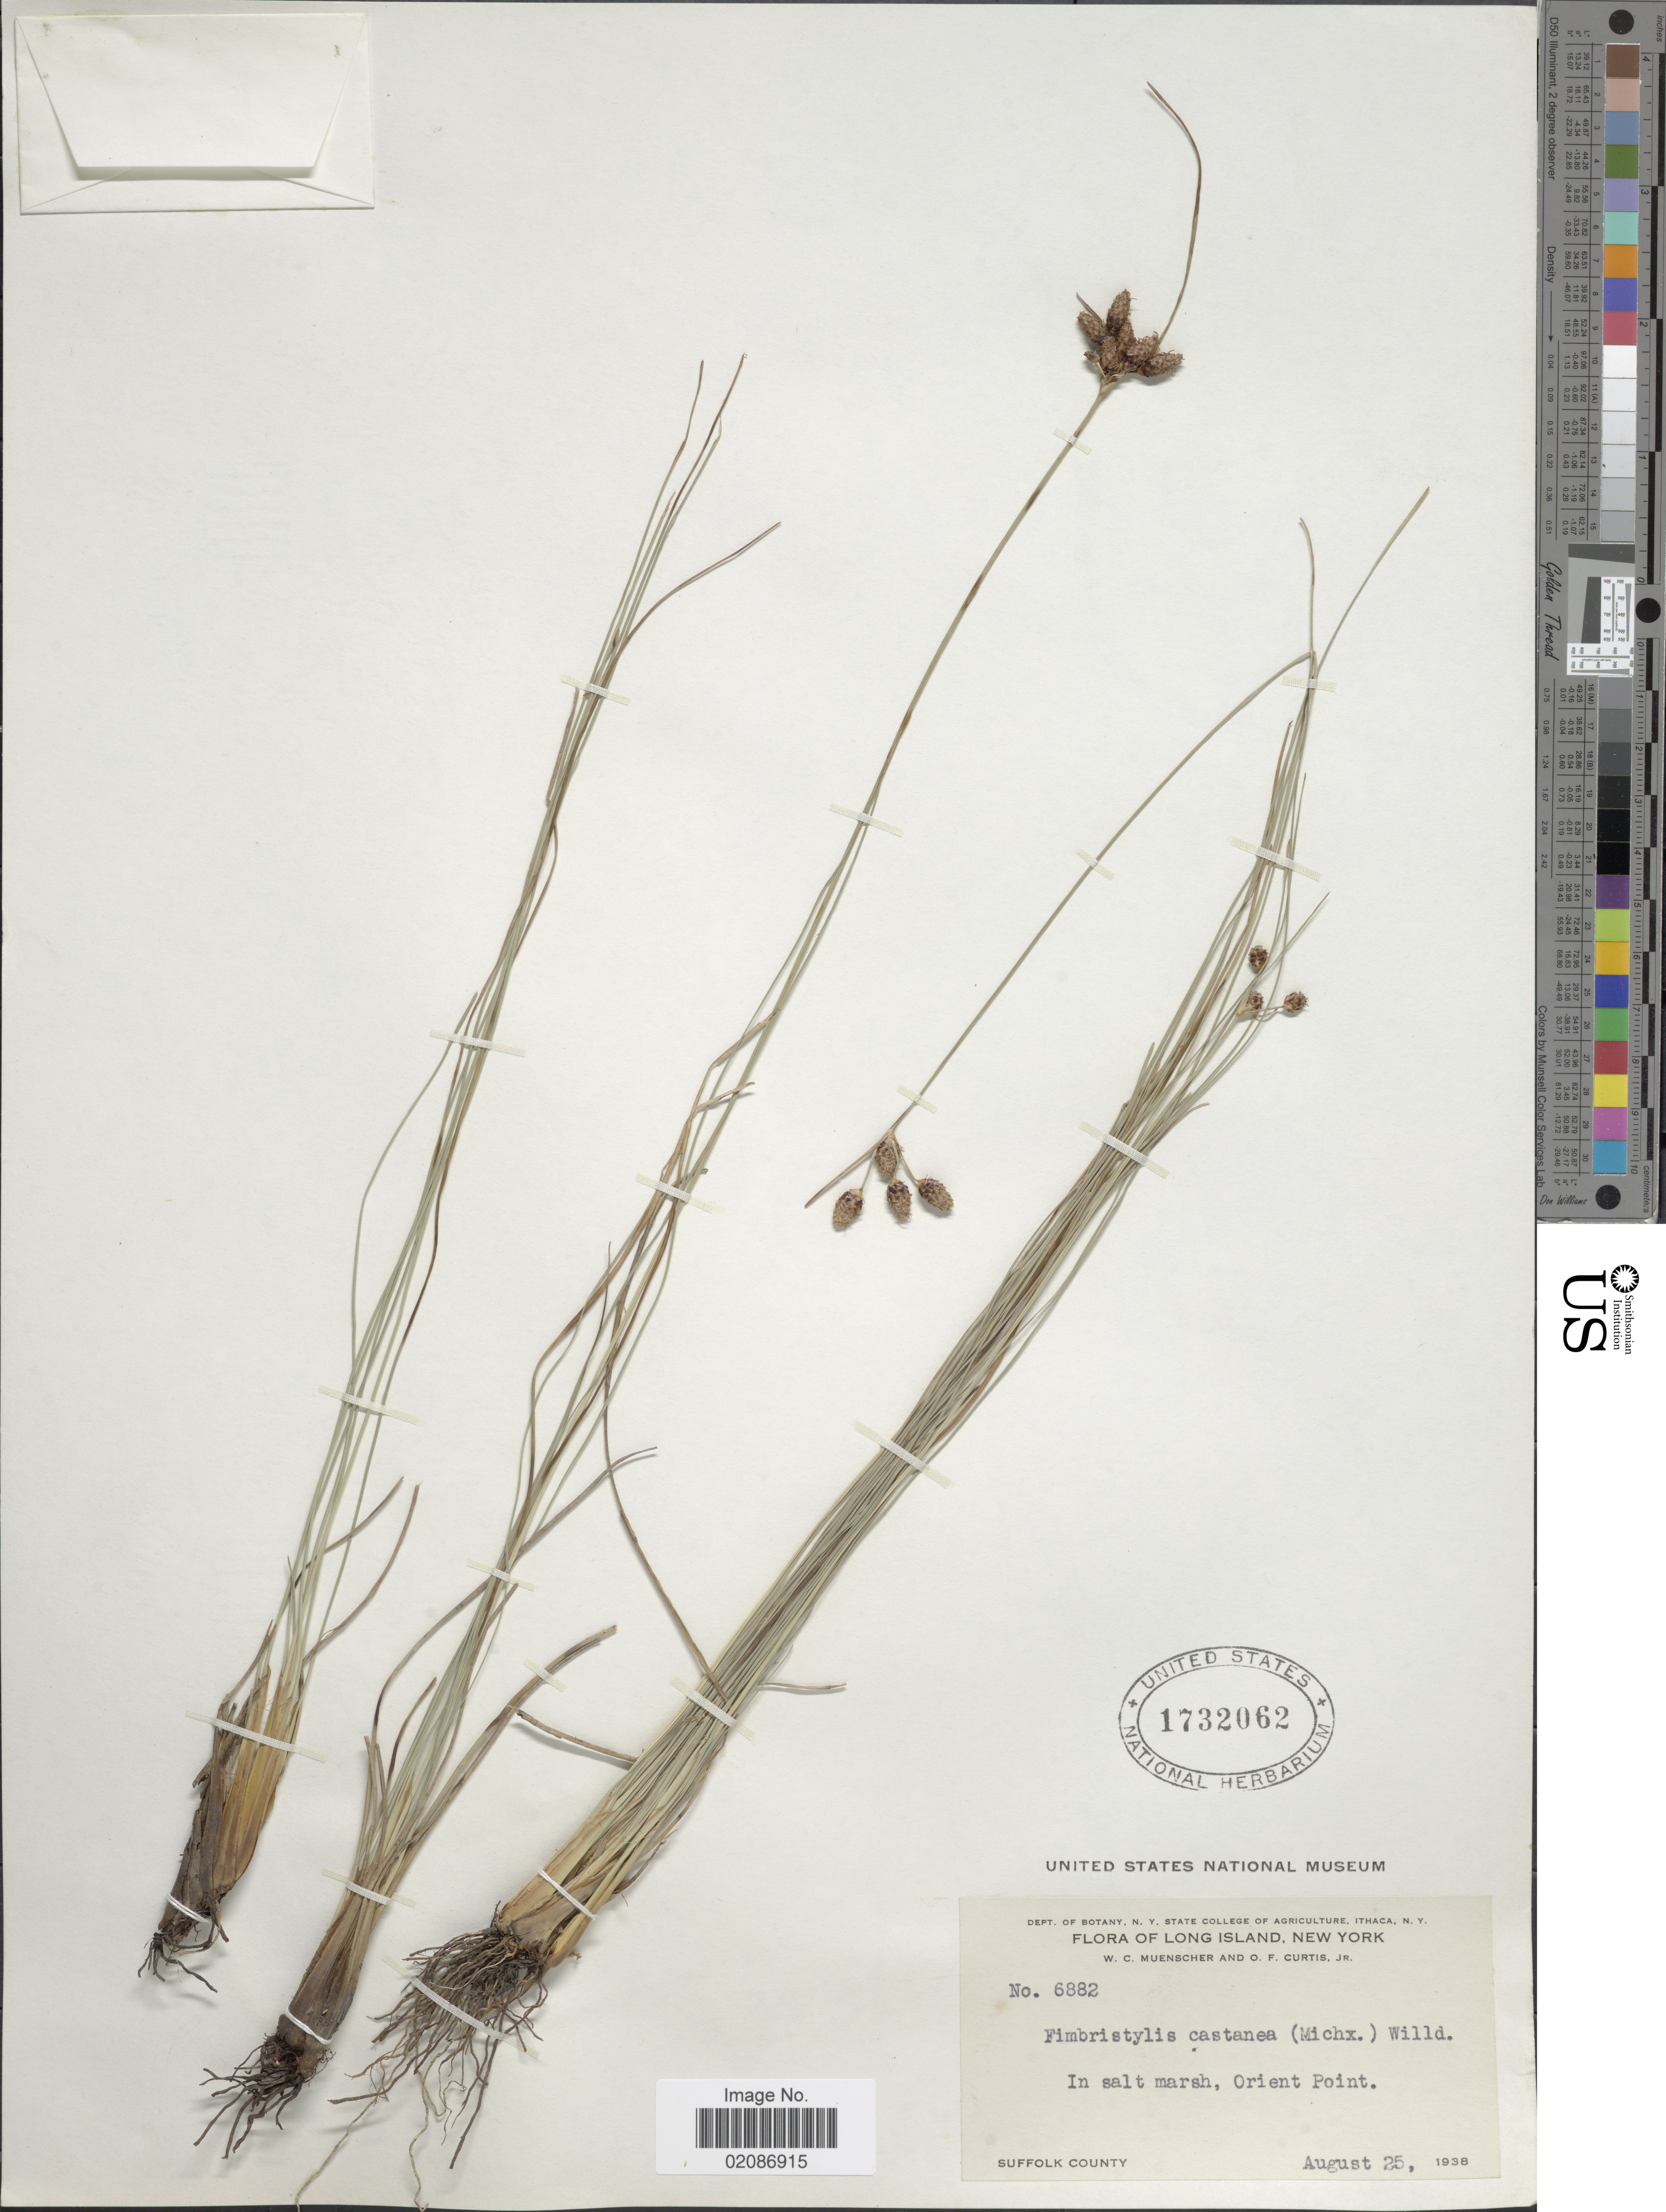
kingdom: Plantae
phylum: Tracheophyta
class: Liliopsida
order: Poales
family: Cyperaceae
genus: Fimbristylis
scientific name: Fimbristylis castanea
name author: (Michx.) Vahl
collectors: W. Muenscher & O. Curtis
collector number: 6882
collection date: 1938-08-25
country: United States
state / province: New York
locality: Long Island, Orient Point, Suffolk County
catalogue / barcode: US 1732062